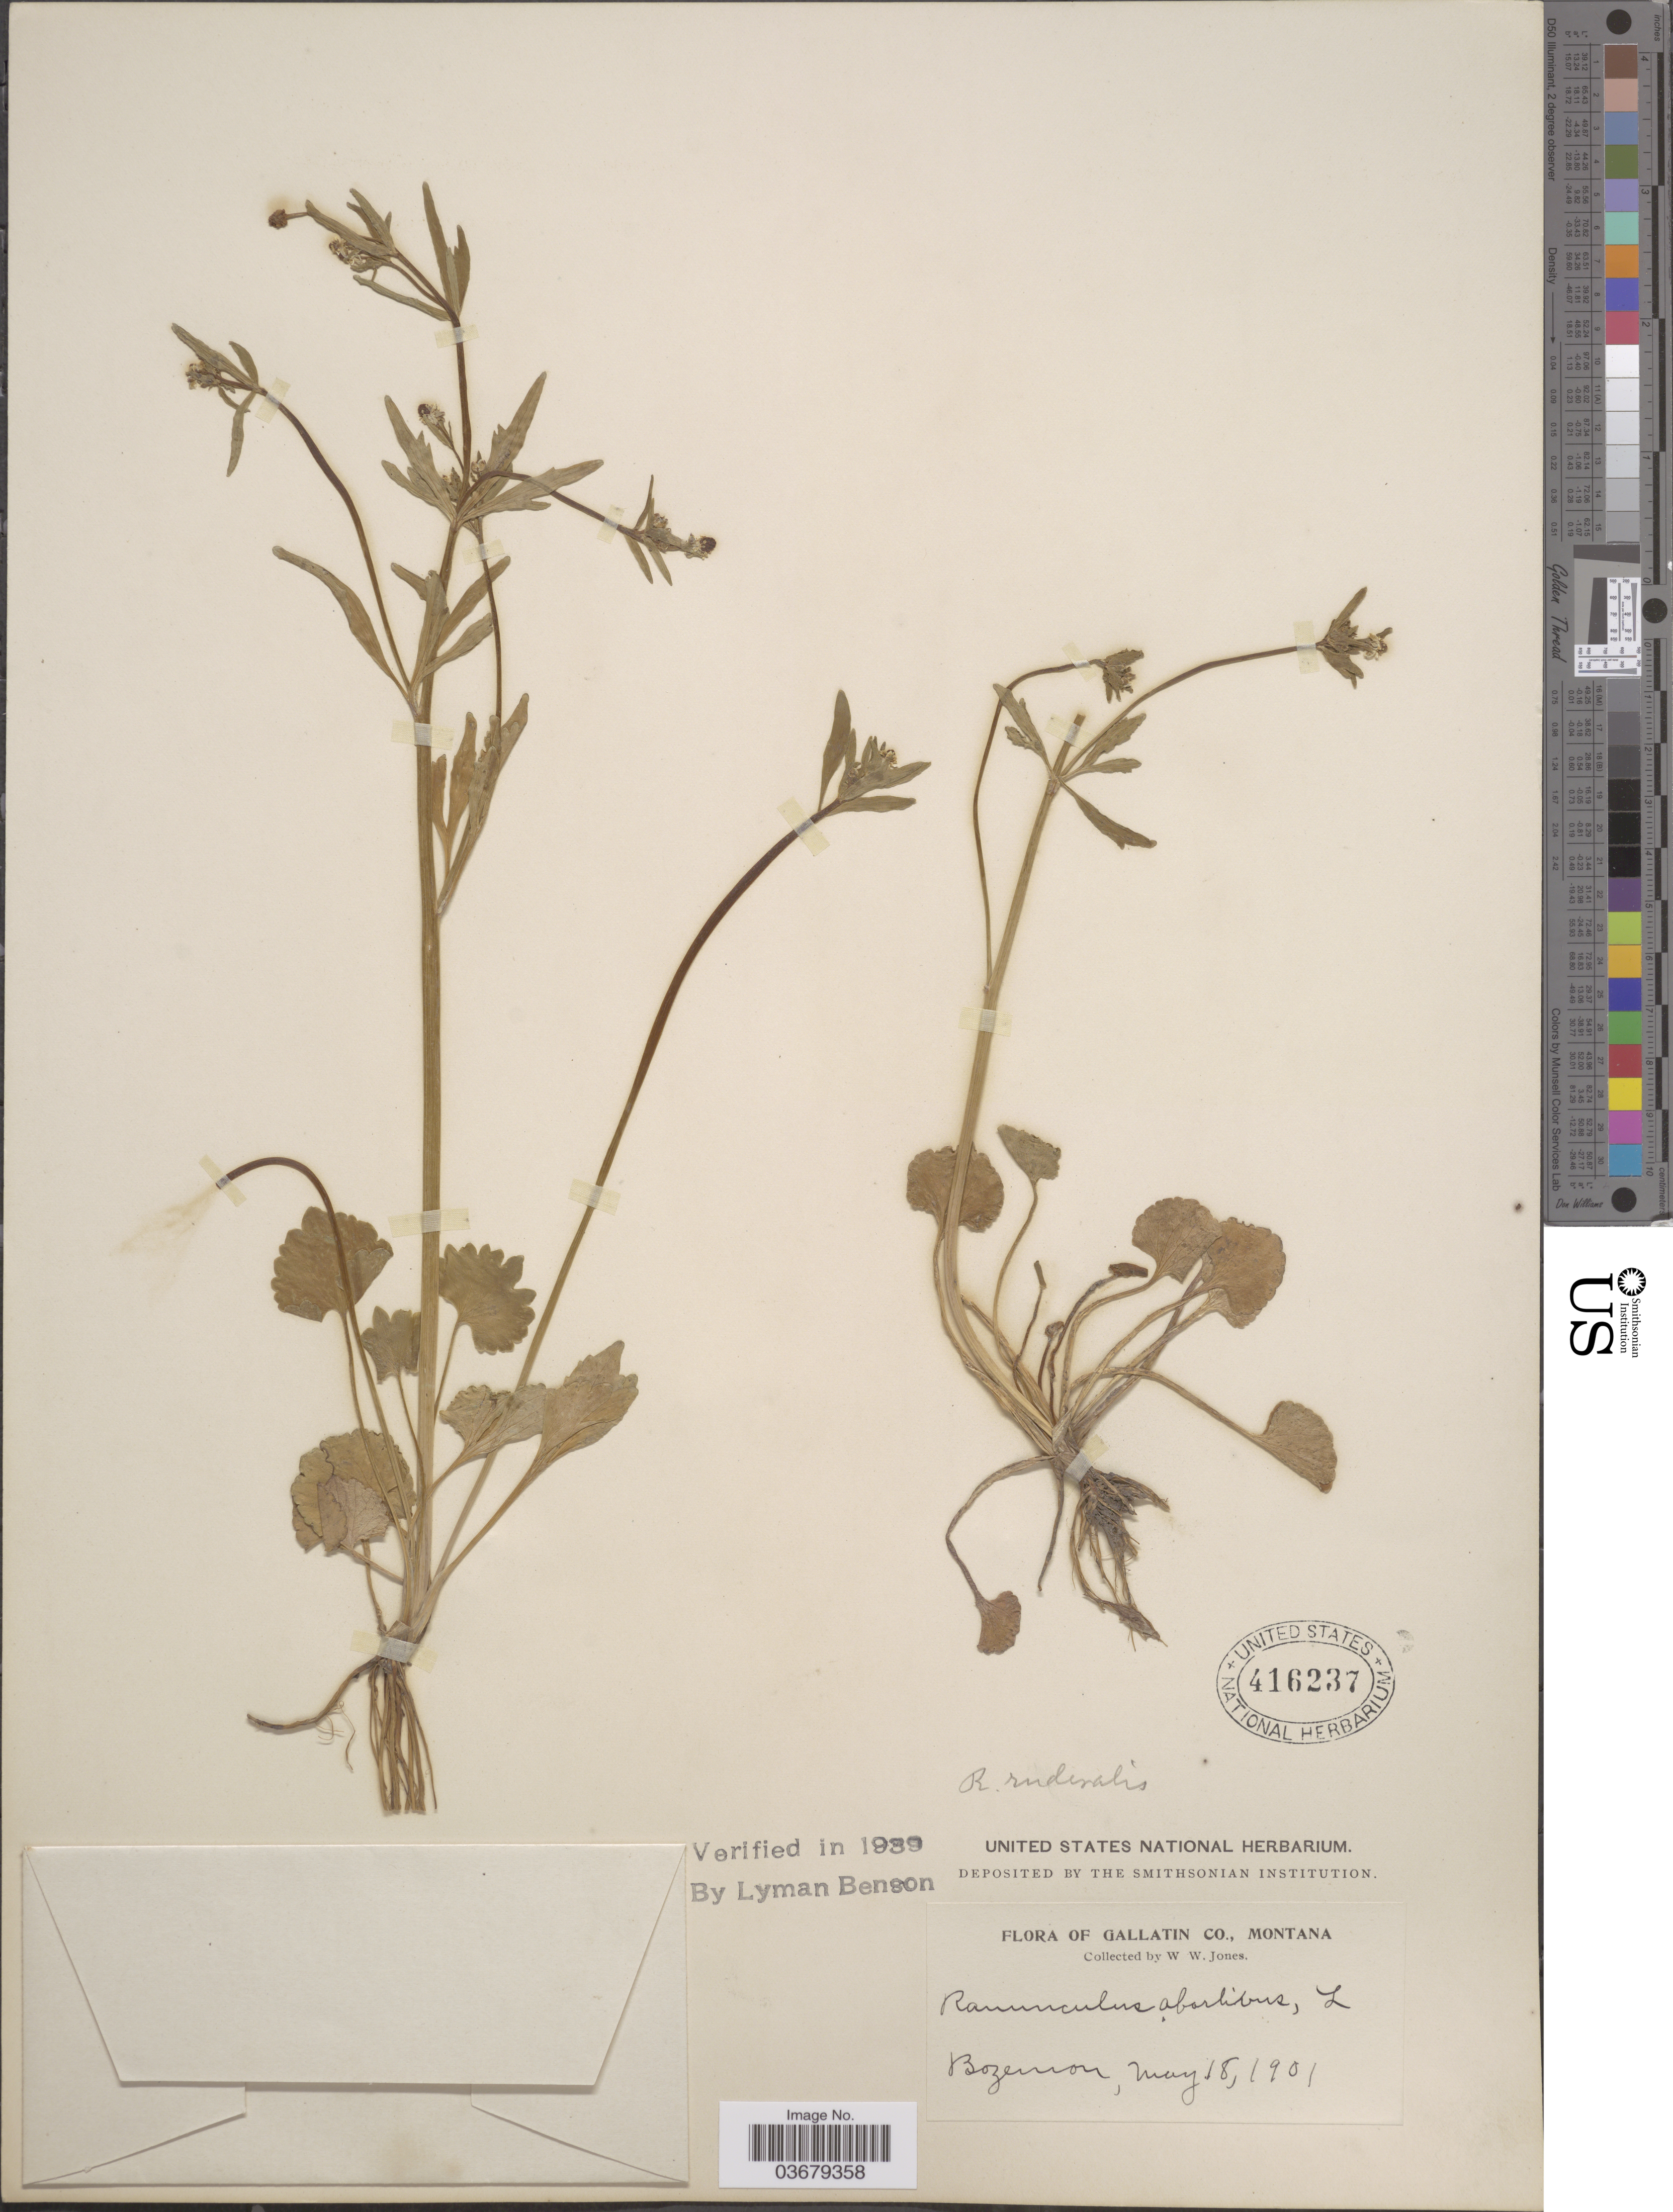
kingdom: Plantae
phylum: Tracheophyta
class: Magnoliopsida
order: Ranunculales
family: Ranunculaceae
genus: Ranunculus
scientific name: Ranunculus abortivus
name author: L.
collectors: W. W. Jones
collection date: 1901-05-18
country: United States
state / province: Montana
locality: Gallatin Co., Bozeman.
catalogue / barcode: US 416237